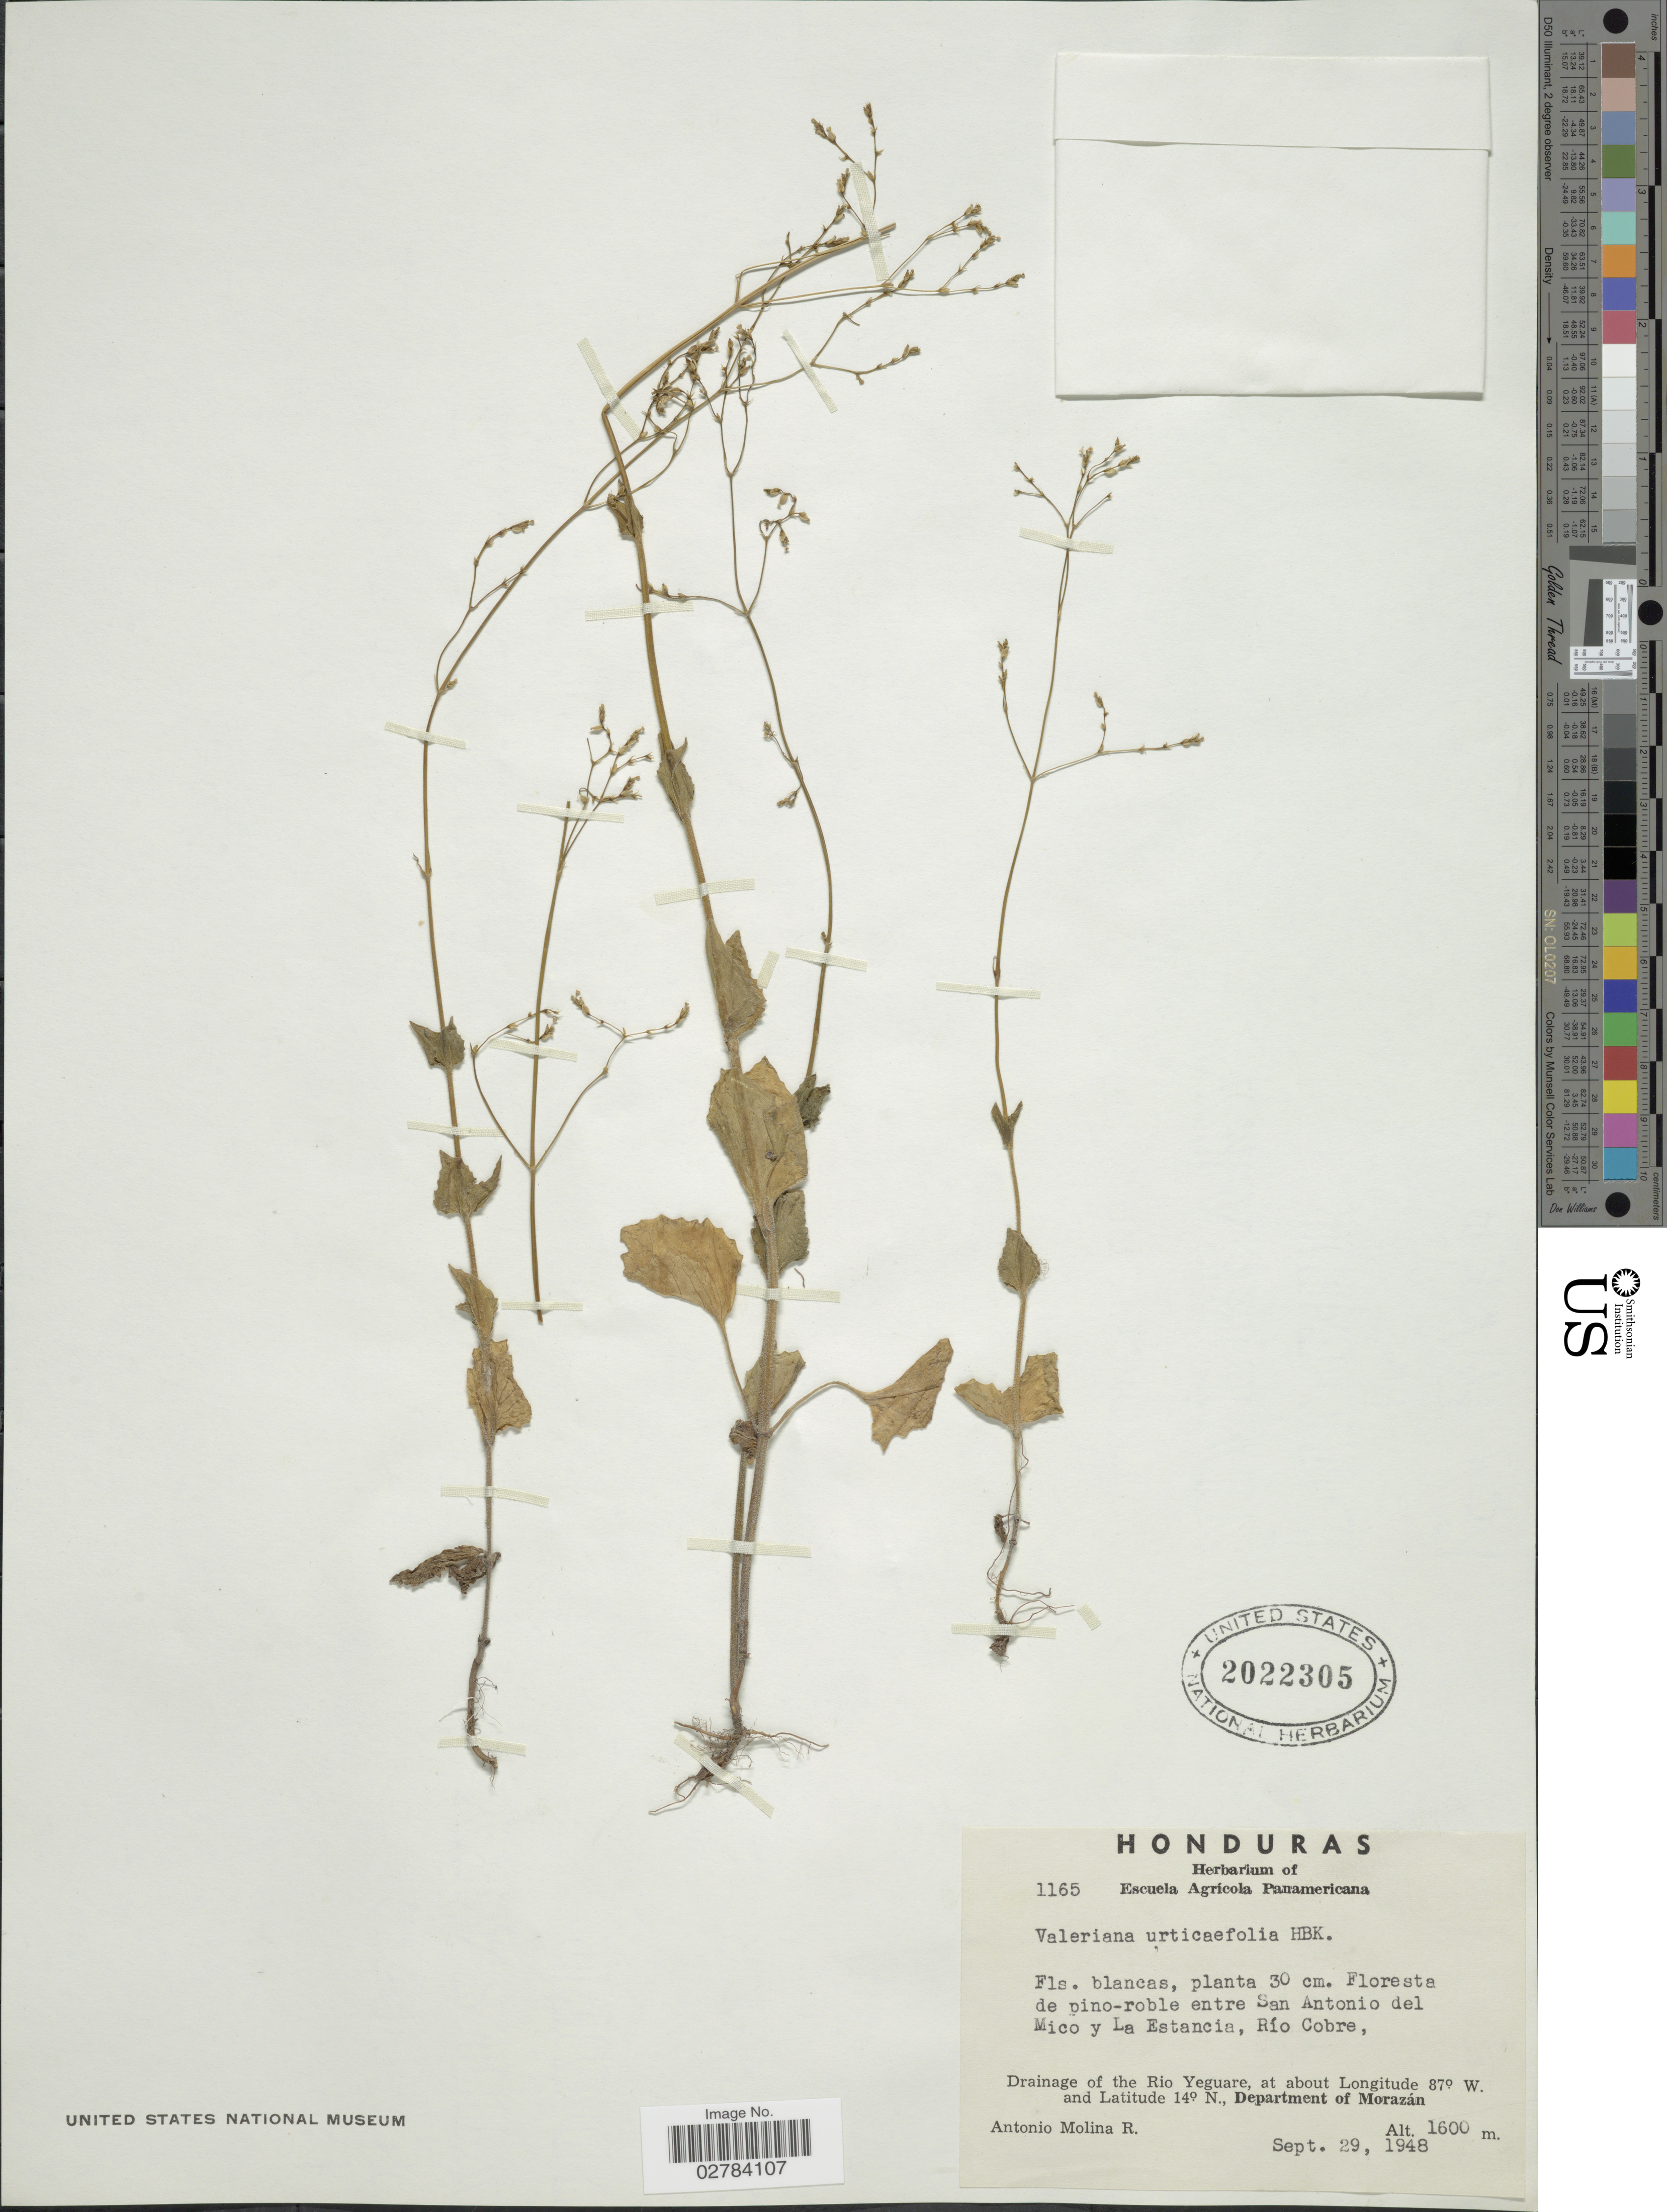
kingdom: Plantae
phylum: Tracheophyta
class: Magnoliopsida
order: Dipsacales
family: Caprifoliaceae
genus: Valeriana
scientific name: Valeriana urticaefolia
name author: Kunth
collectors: A. Molina R.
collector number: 1165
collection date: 1948-09-29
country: Honduras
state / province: Fco. Morazán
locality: Floresta de pino-roble entre San Antonio del Mico y La Estancia, Río Cobre, Drainage of the Rio Yeguare, Department of Morazán.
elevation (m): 1600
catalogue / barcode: US 2022305